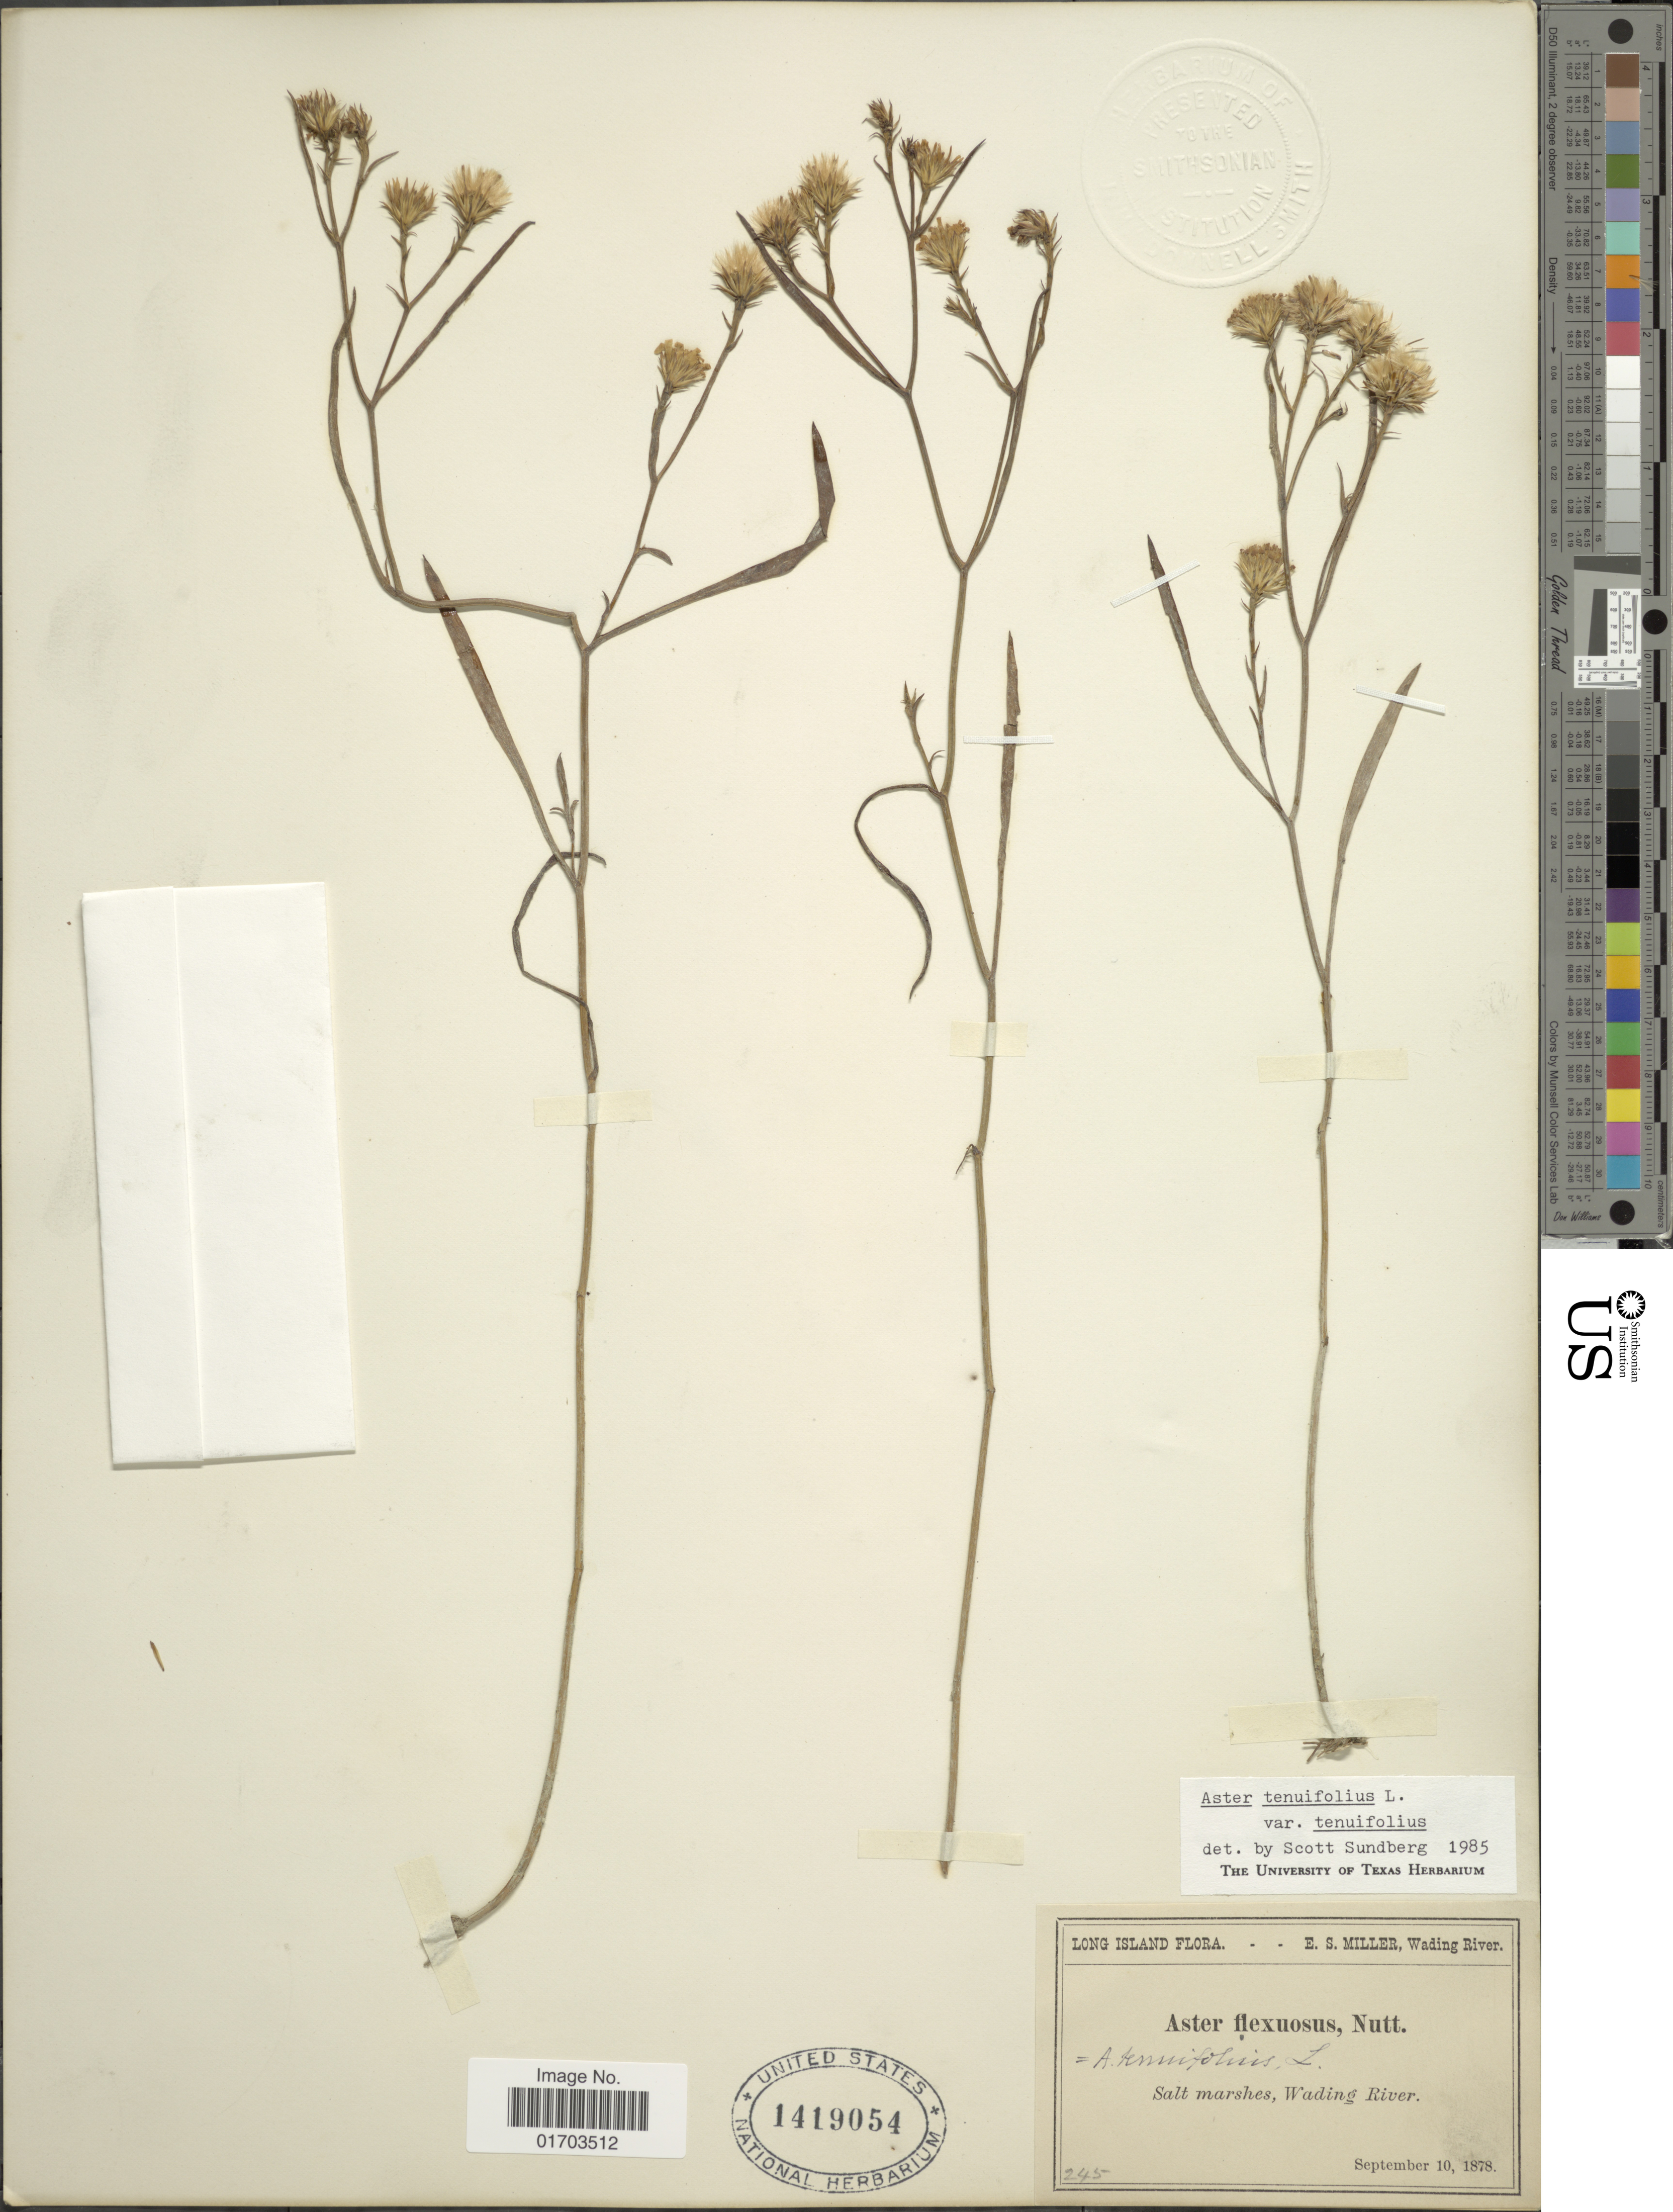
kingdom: Plantae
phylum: Tracheophyta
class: Magnoliopsida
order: Asterales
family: Asteraceae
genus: Symphyotrichum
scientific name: Symphyotrichum tenuifolium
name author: (L.) G.L. Nesom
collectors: E. S. Miller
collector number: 245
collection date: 1878-09-10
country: United States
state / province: Florida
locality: Long Island, Wading River, salt marshes.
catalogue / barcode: US 1419054